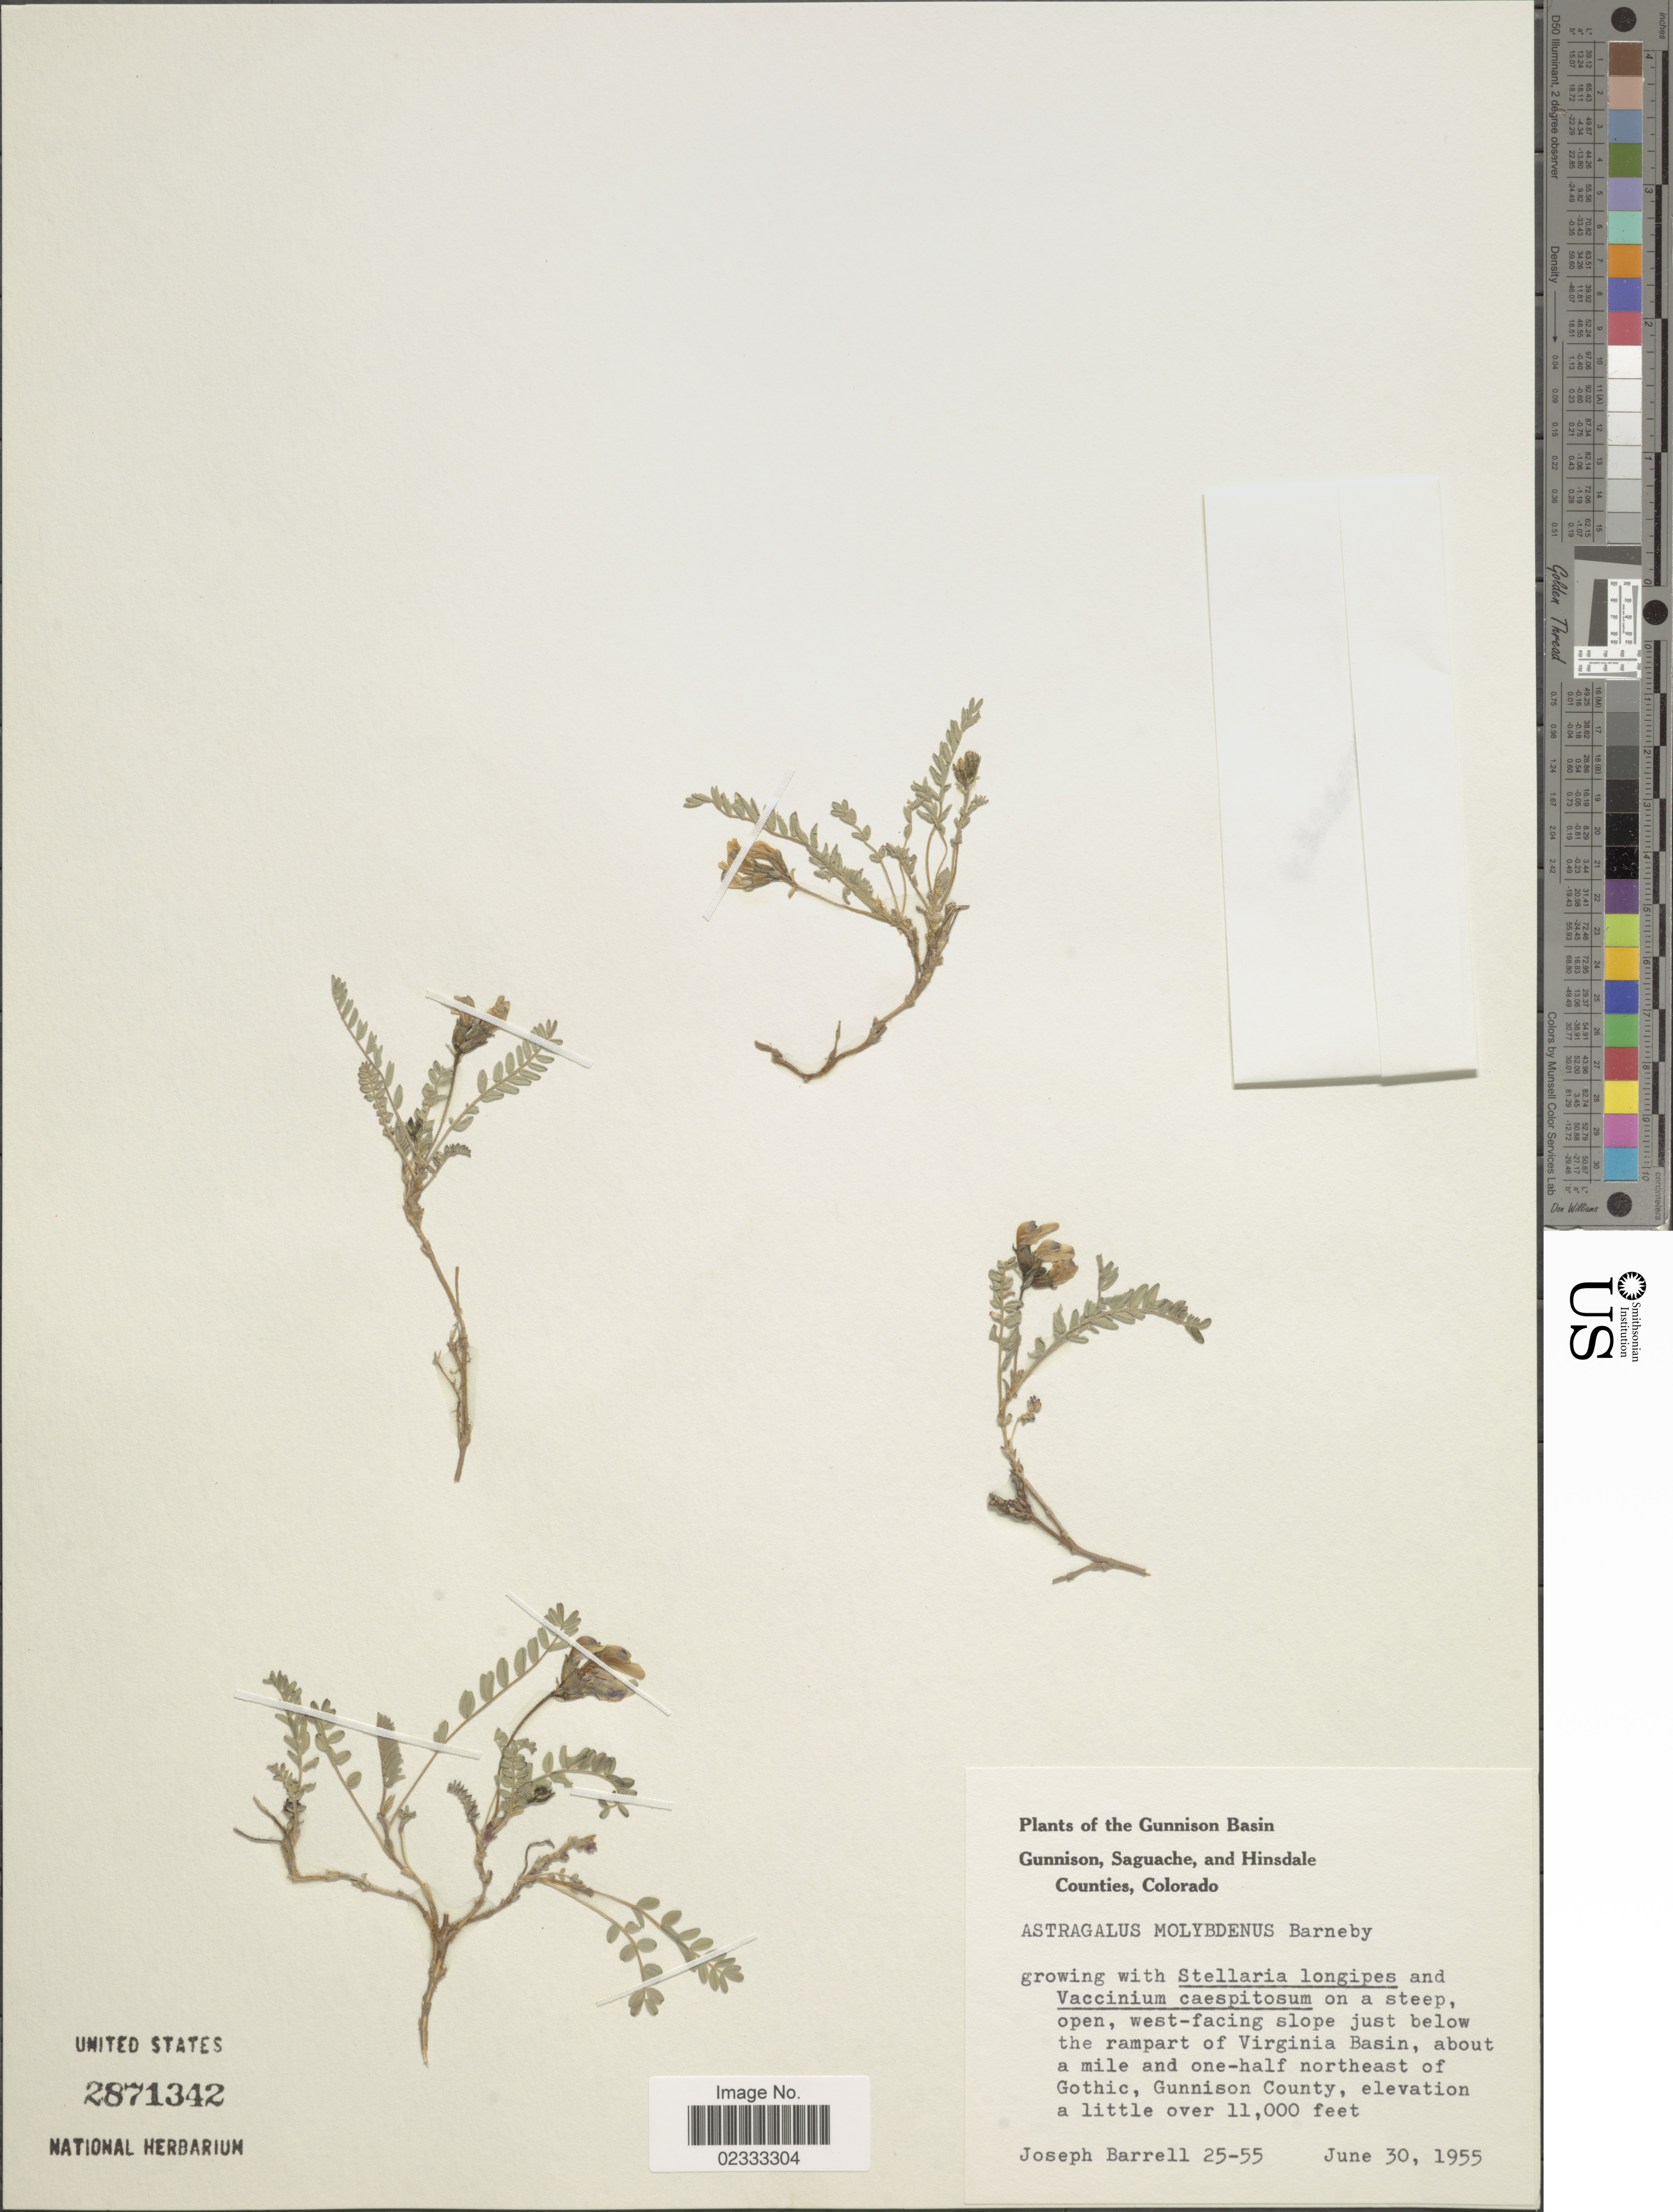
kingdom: Plantae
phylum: Tracheophyta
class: Magnoliopsida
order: Fabales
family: Fabaceae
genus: Astragalus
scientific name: Astragalus molybdenus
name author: Barneby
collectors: J. Barrell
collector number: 25-55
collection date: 1955-06-30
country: United States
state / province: Colorado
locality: Gunnison Basin, Gunnison, Saguache, and Hinsdale Counties, on a steep, open, west-facing slope just below the rampart of Virginia Basin, about a mile and one-half northeast of Gothic, Gunnison County.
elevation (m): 3353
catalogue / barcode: US 2871342